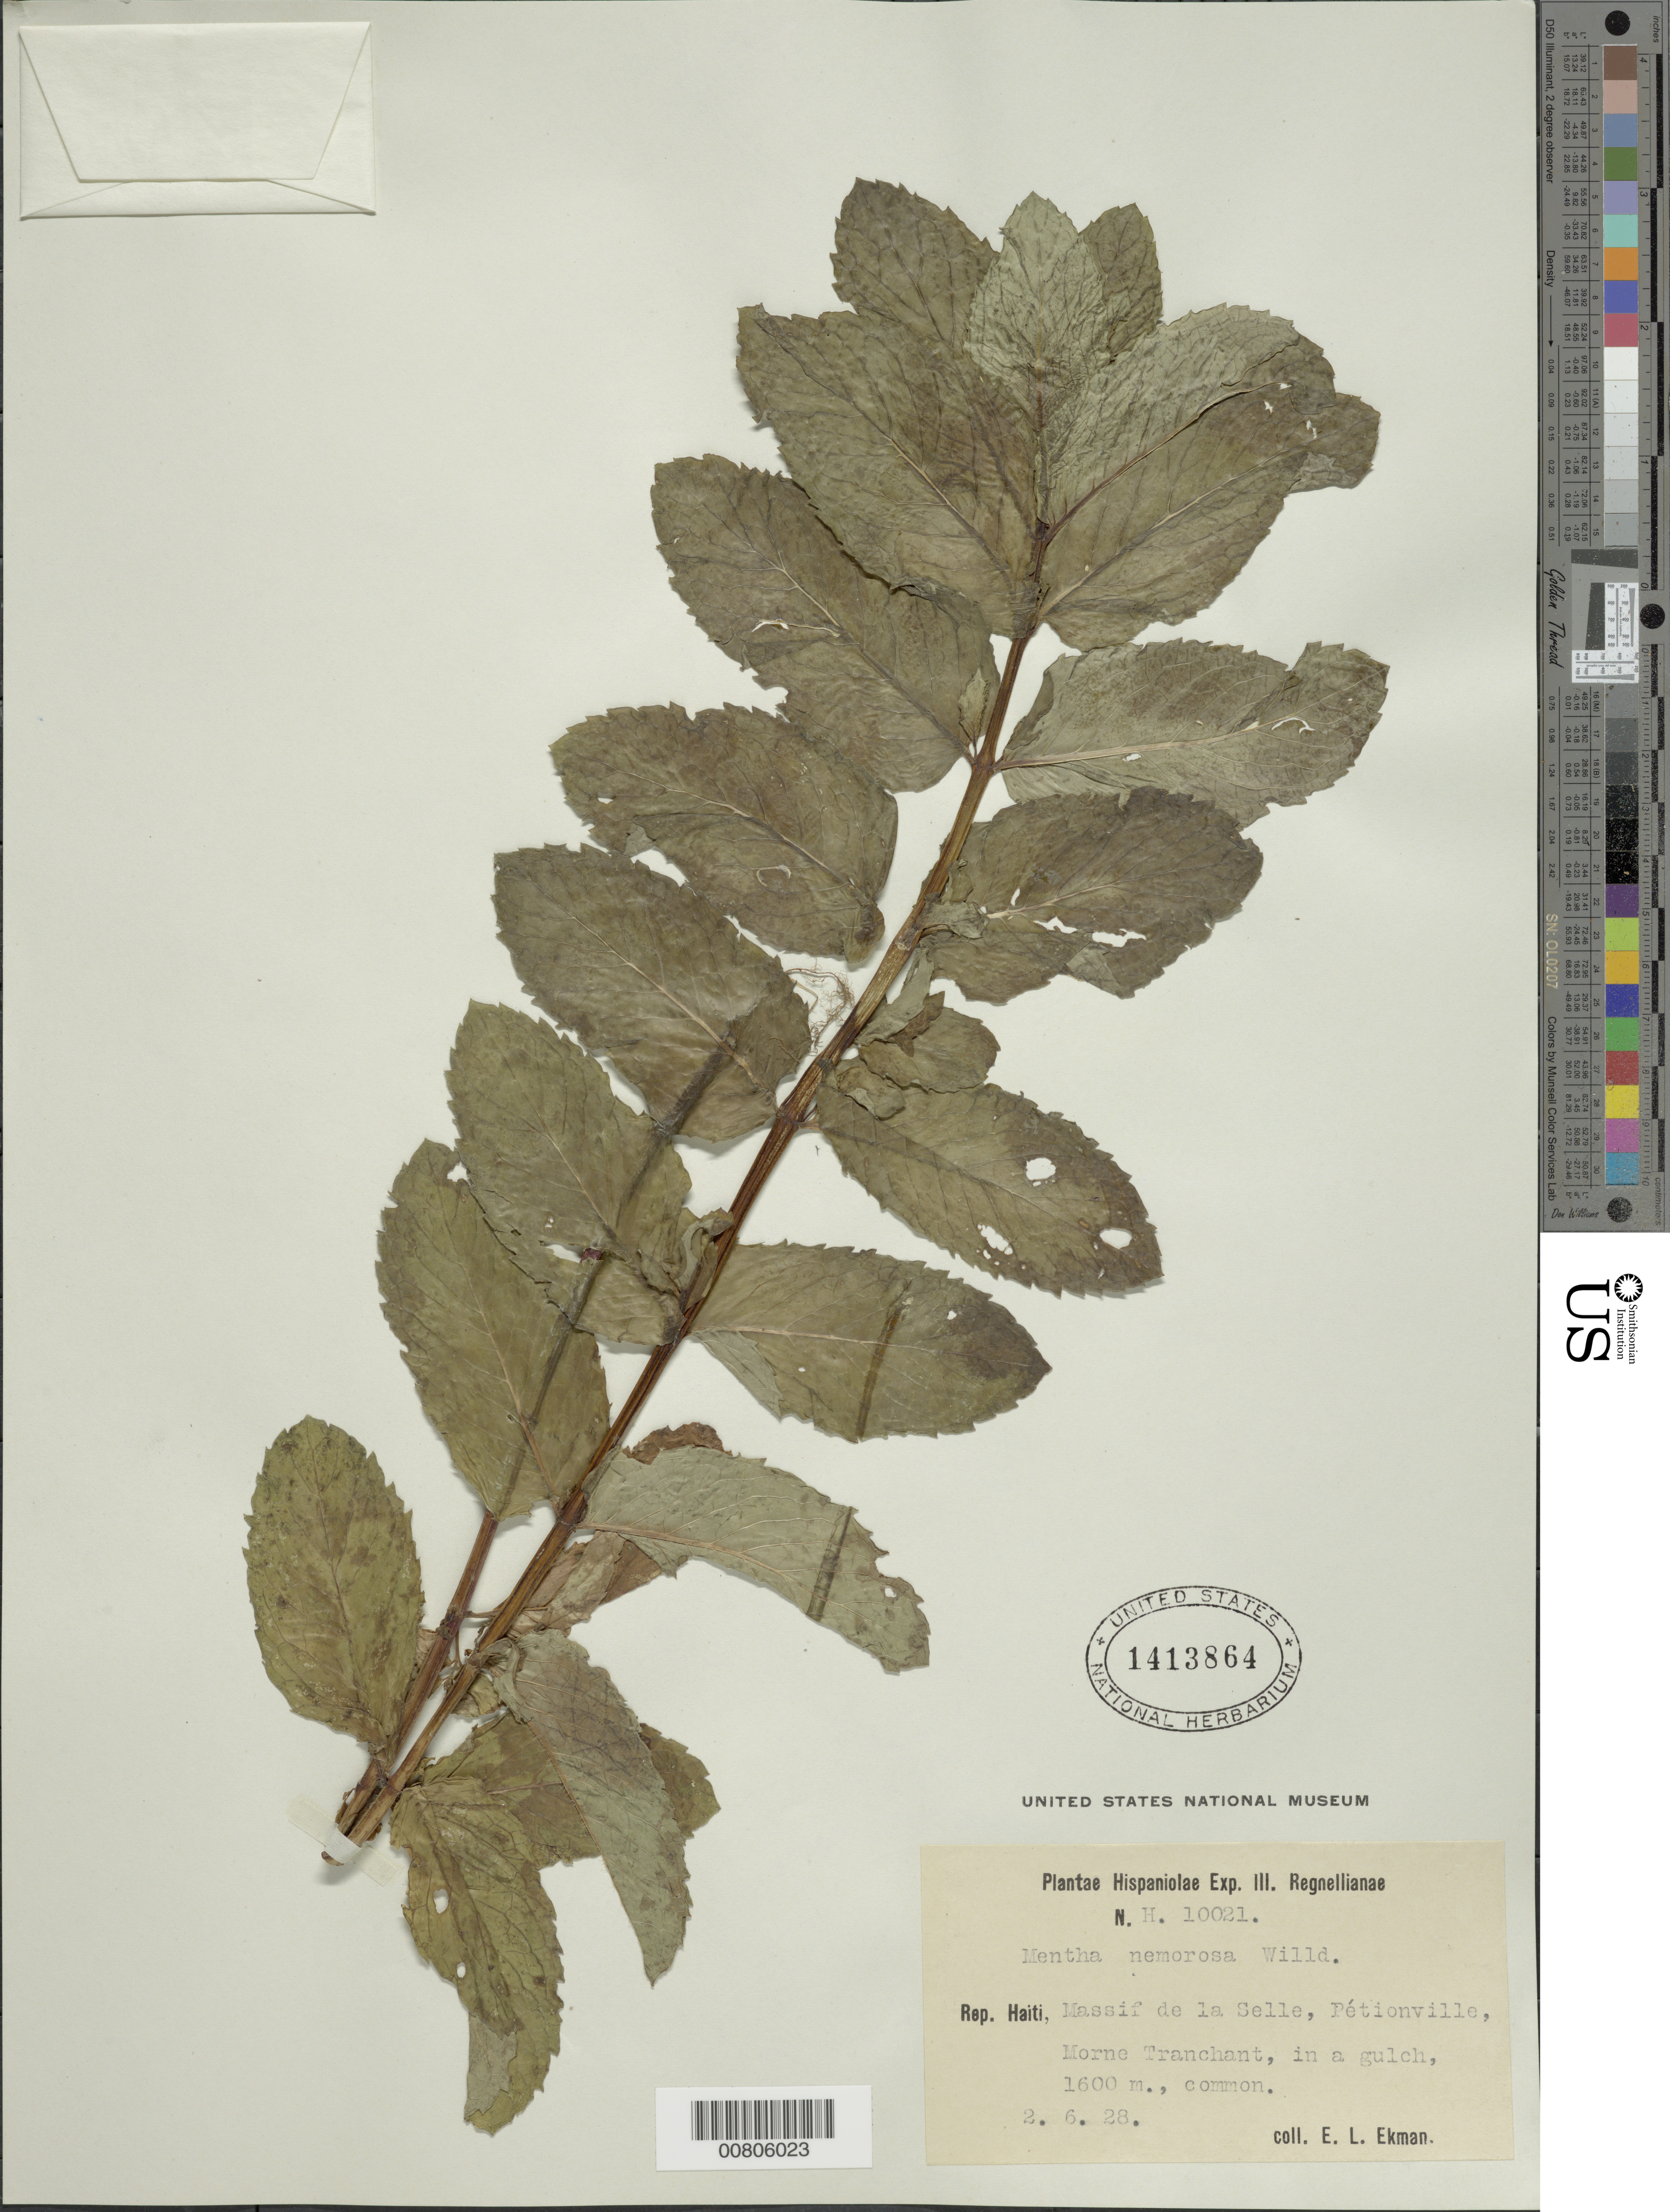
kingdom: Plantae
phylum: Tracheophyta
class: Magnoliopsida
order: Lamiales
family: Lamiaceae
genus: Mentha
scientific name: Mentha x villosa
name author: Huds.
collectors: E. L. Ekman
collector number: H 10021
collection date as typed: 02 Jun 1928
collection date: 1928-06-02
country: Haiti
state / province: Ouest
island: Hispaniola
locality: Massif de la Selle, Pétionville, Morne Tranchant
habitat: In a gulch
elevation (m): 1600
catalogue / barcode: US 1413864